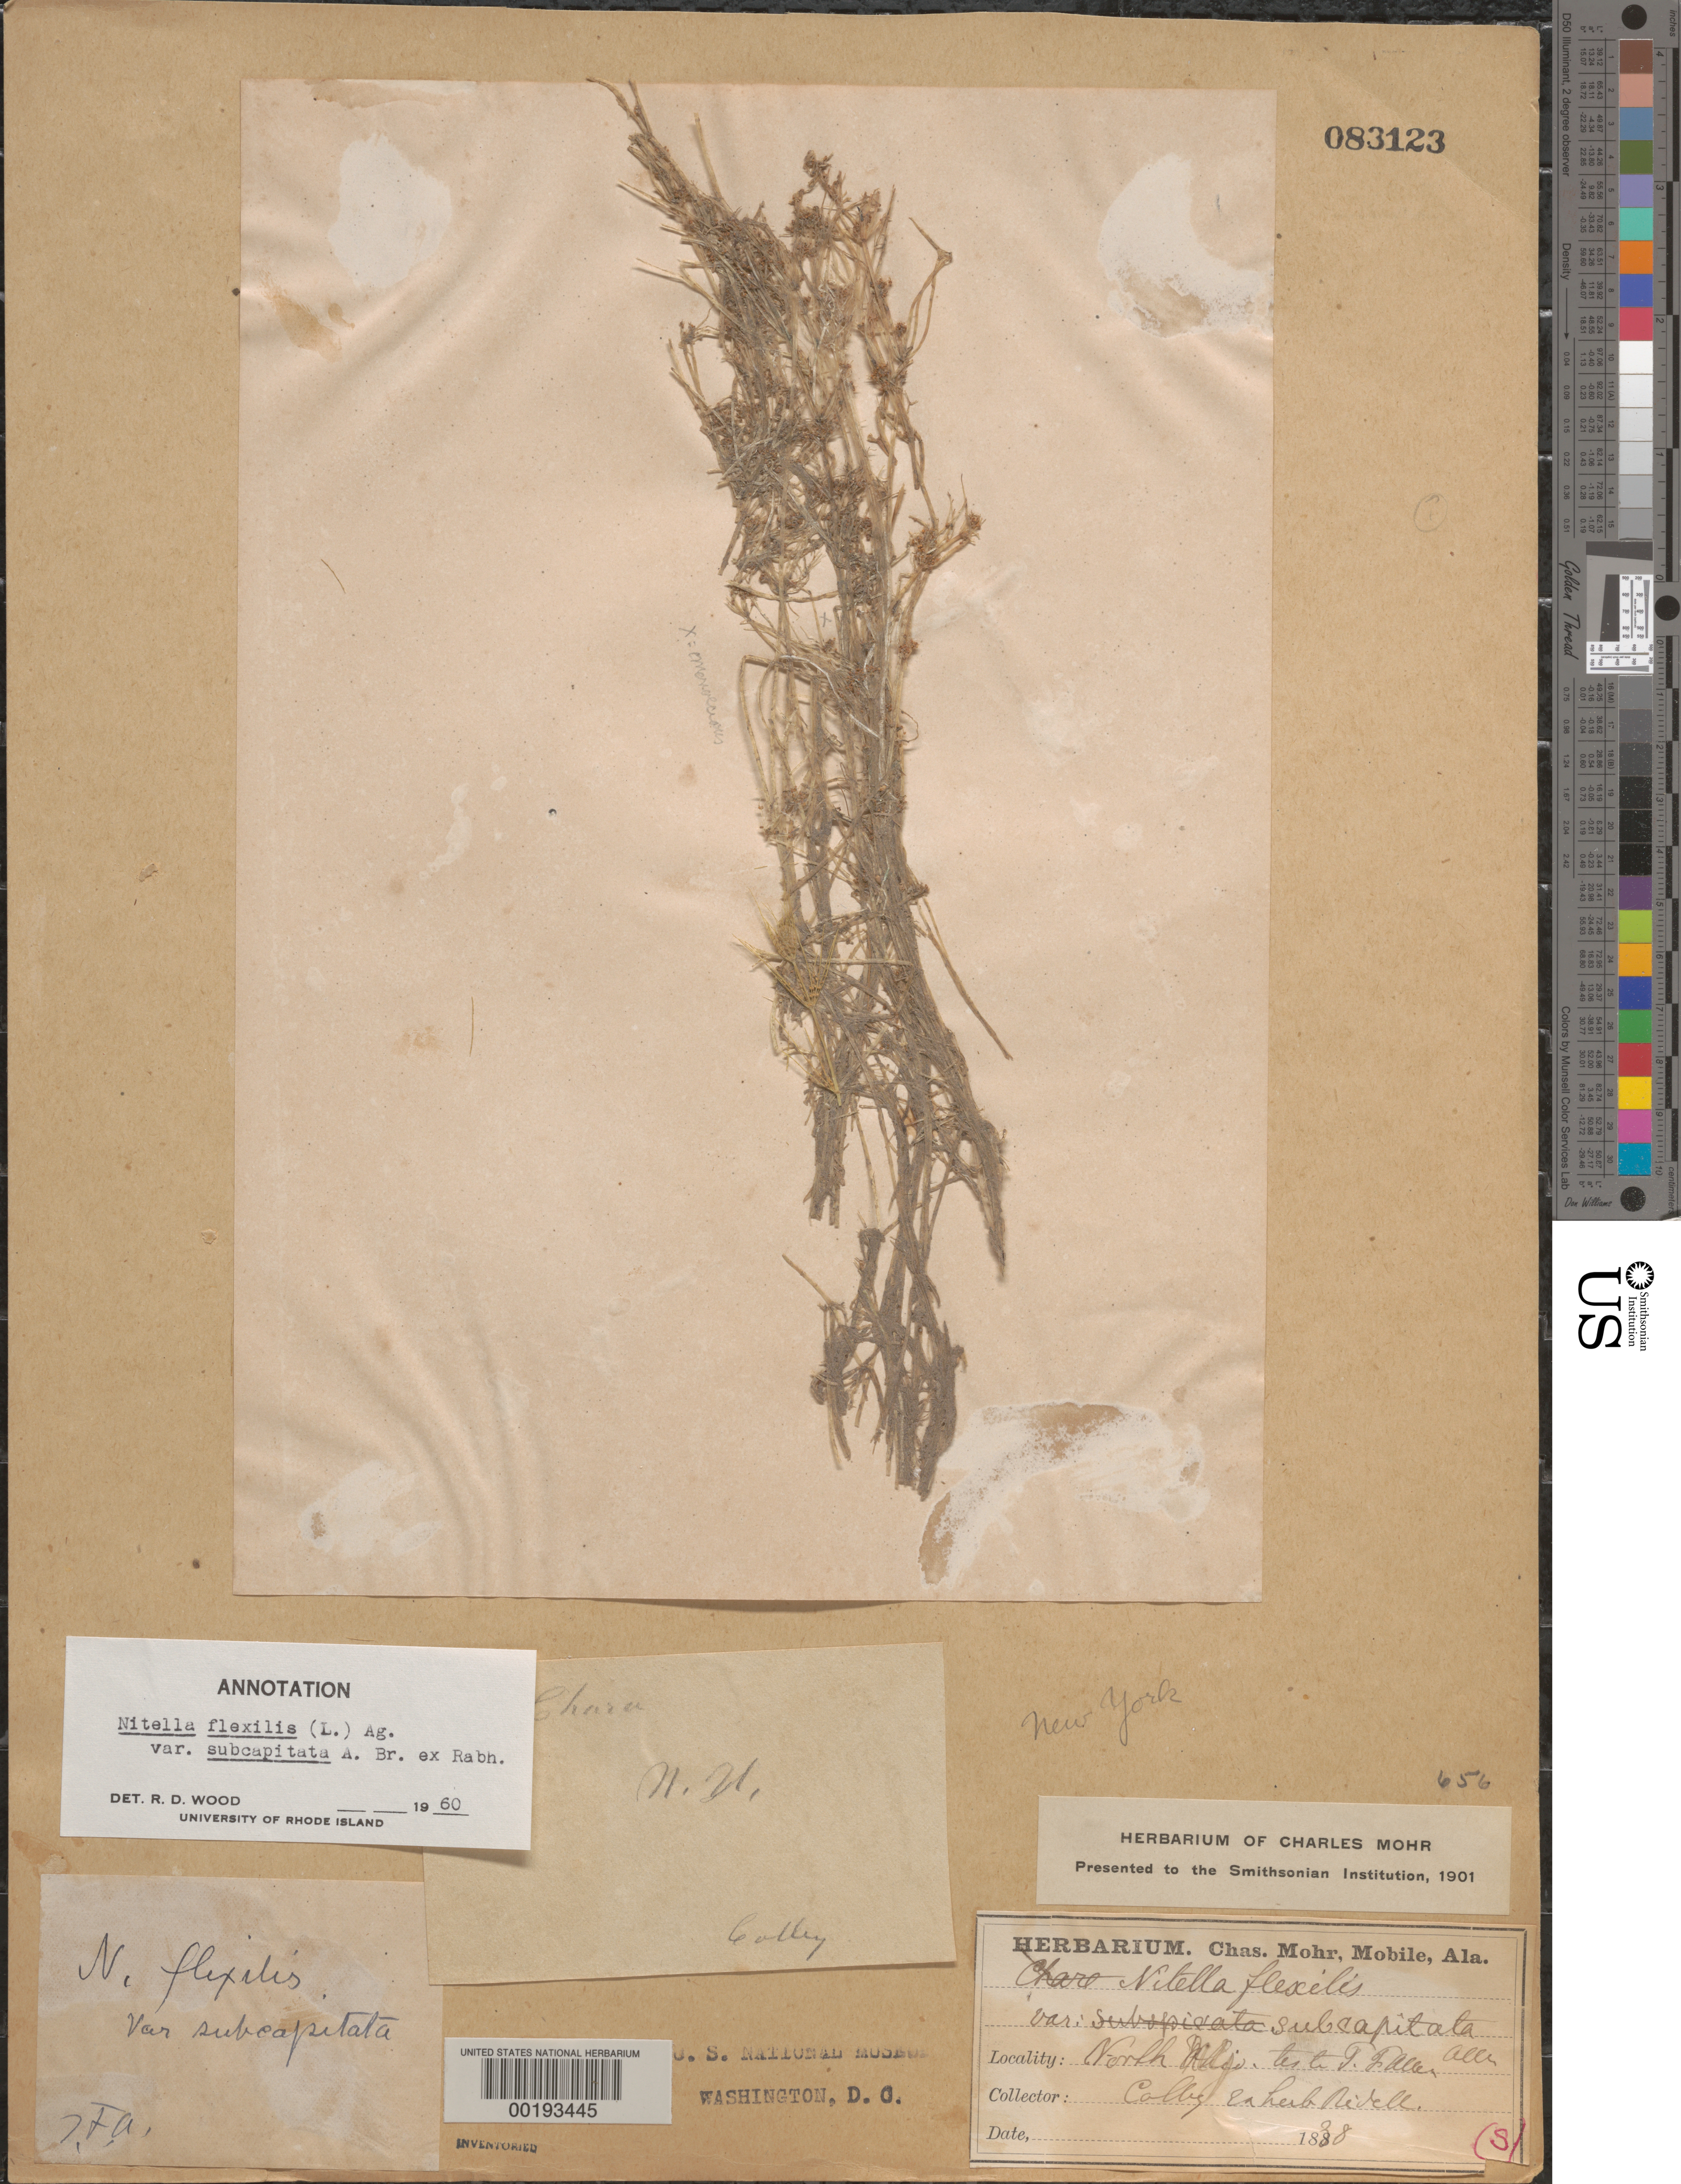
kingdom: Plantae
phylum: Charophyta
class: Charophyceae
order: Charales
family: Characeae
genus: Nitella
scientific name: Nitella flexilis var. subcapitata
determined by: Wood, R. D.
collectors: R. Colby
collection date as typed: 1838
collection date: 1838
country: United States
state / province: New York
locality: Northern New York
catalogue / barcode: US 83123